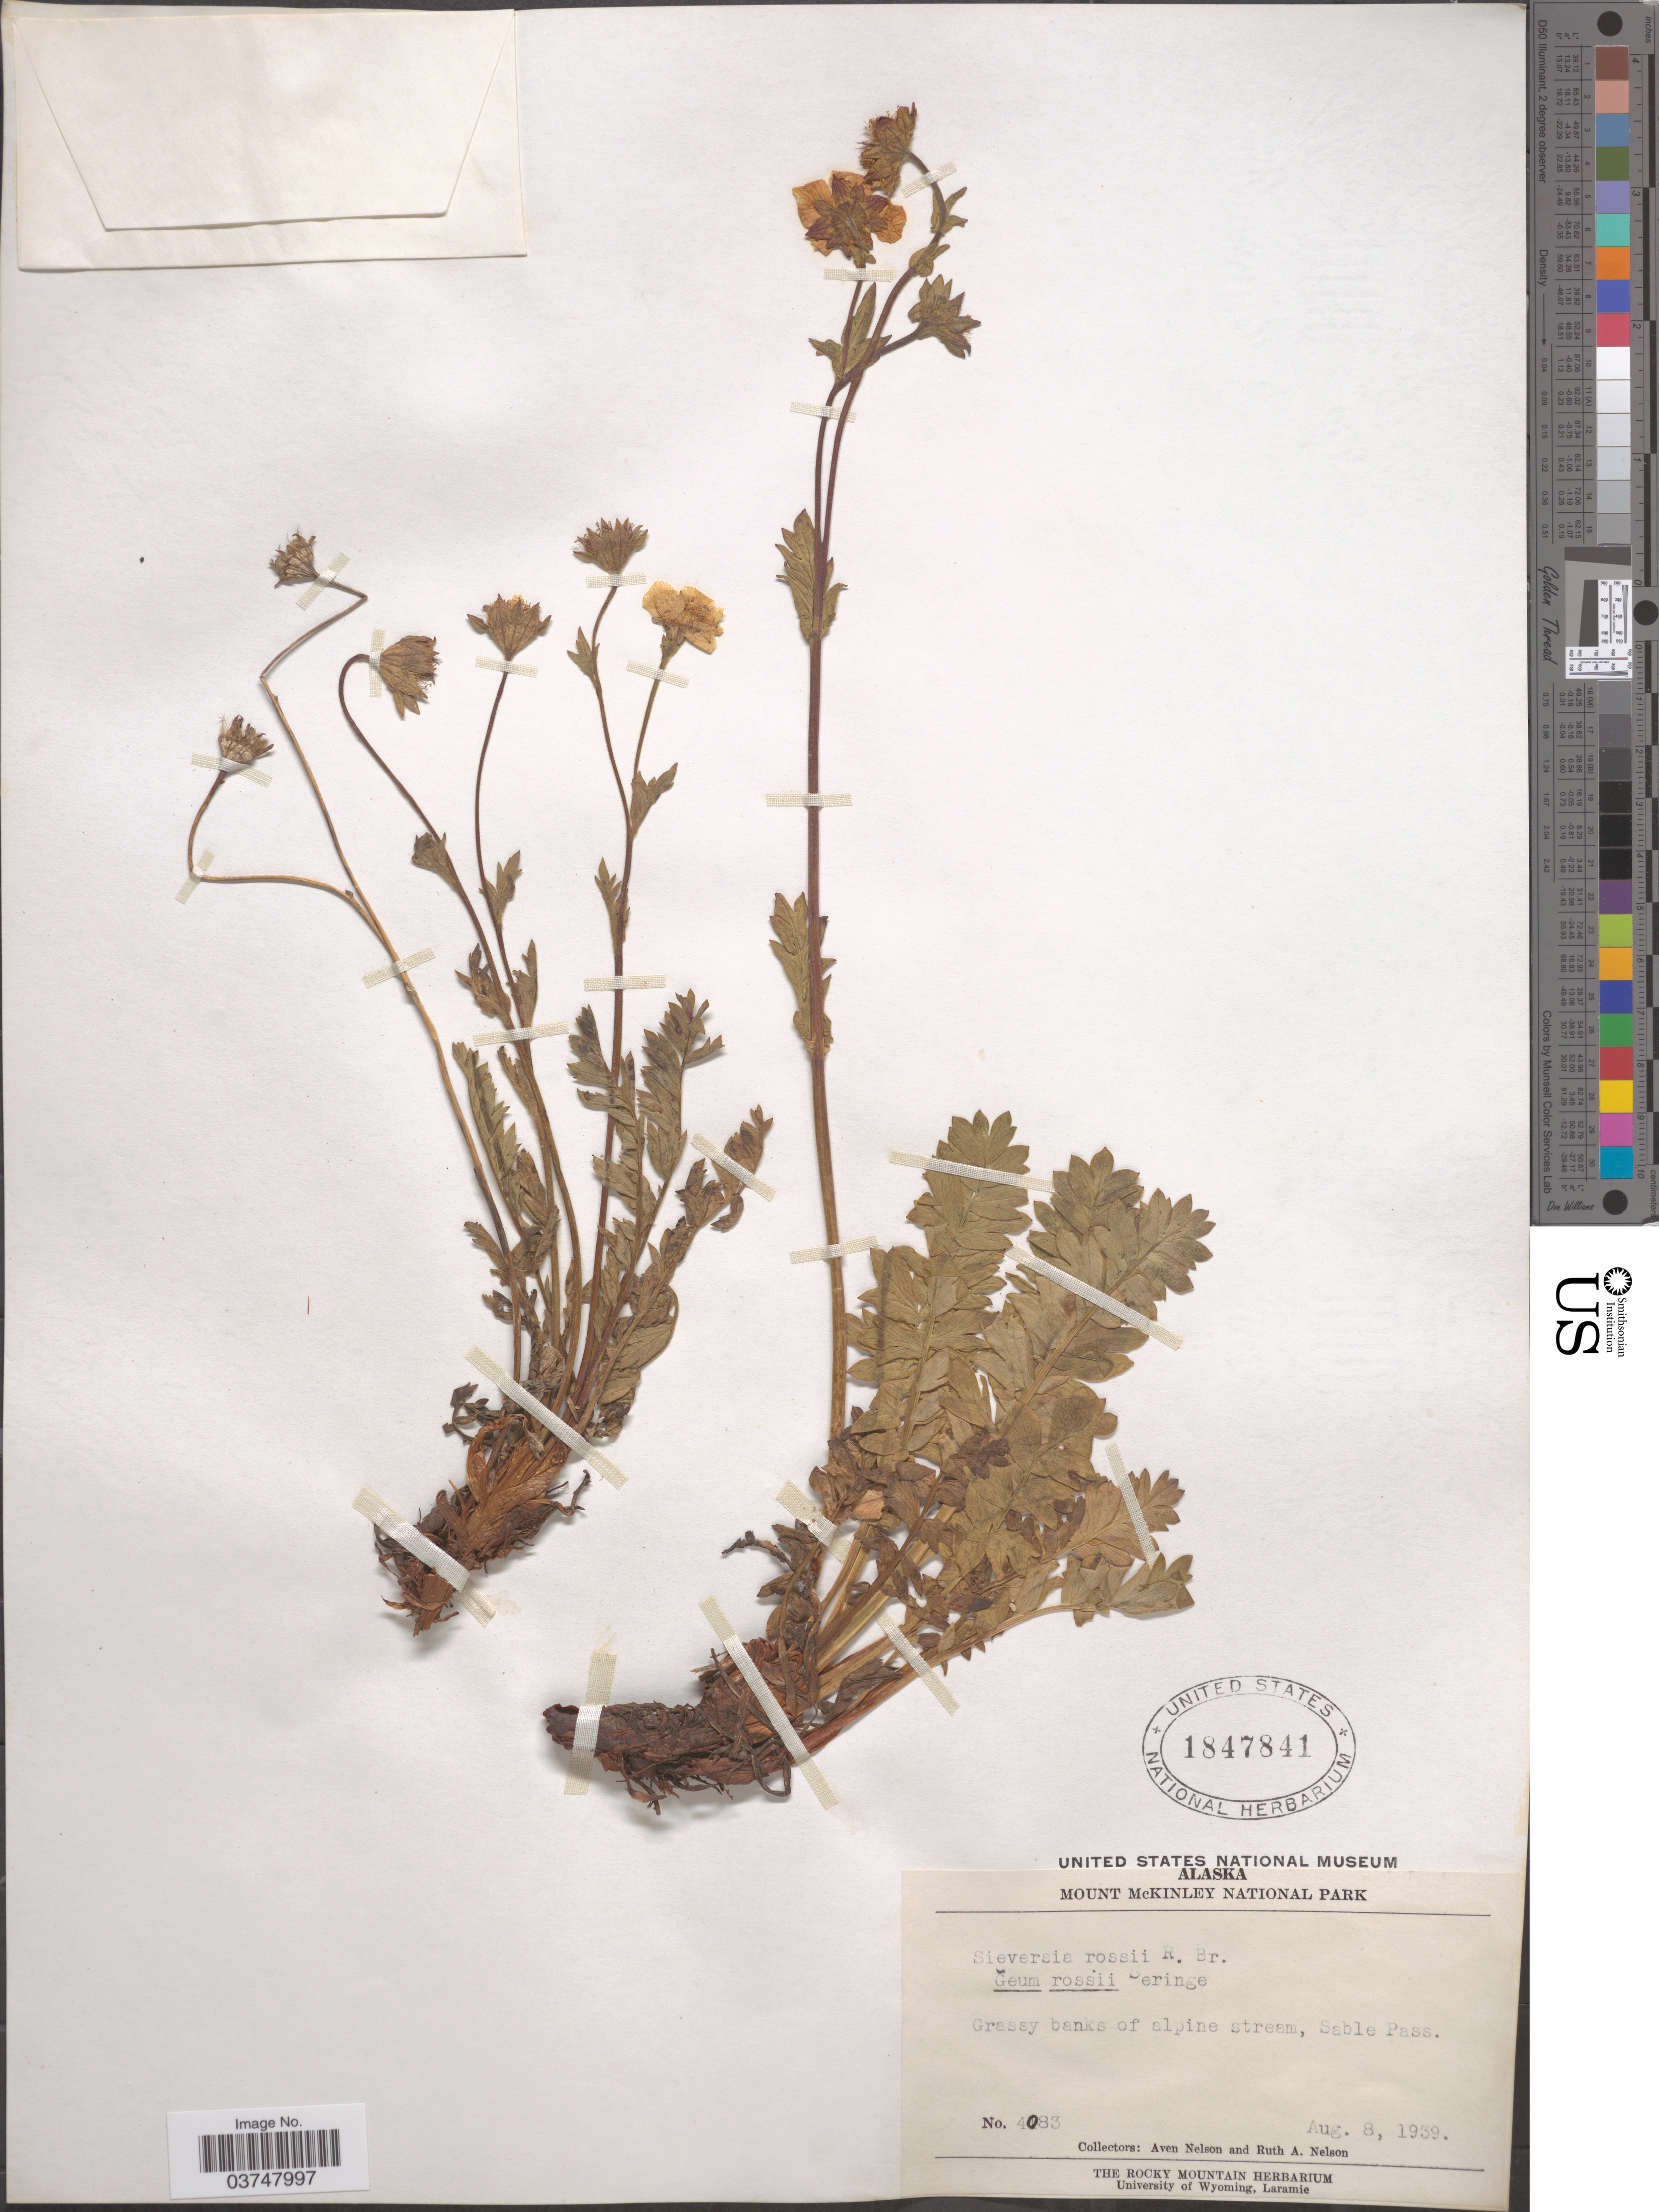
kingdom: Plantae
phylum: Tracheophyta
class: Magnoliopsida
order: Rosales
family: Rosaceae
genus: Geum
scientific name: Geum rossii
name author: (R. Br.) Ser.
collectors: A. Nelson & R. A. Nelson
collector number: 4083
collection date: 1939-08-08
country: United States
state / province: Alaska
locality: Mount McKinley National Park. Grassy banks of alpine stream, Sable Pass.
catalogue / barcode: US 1847841